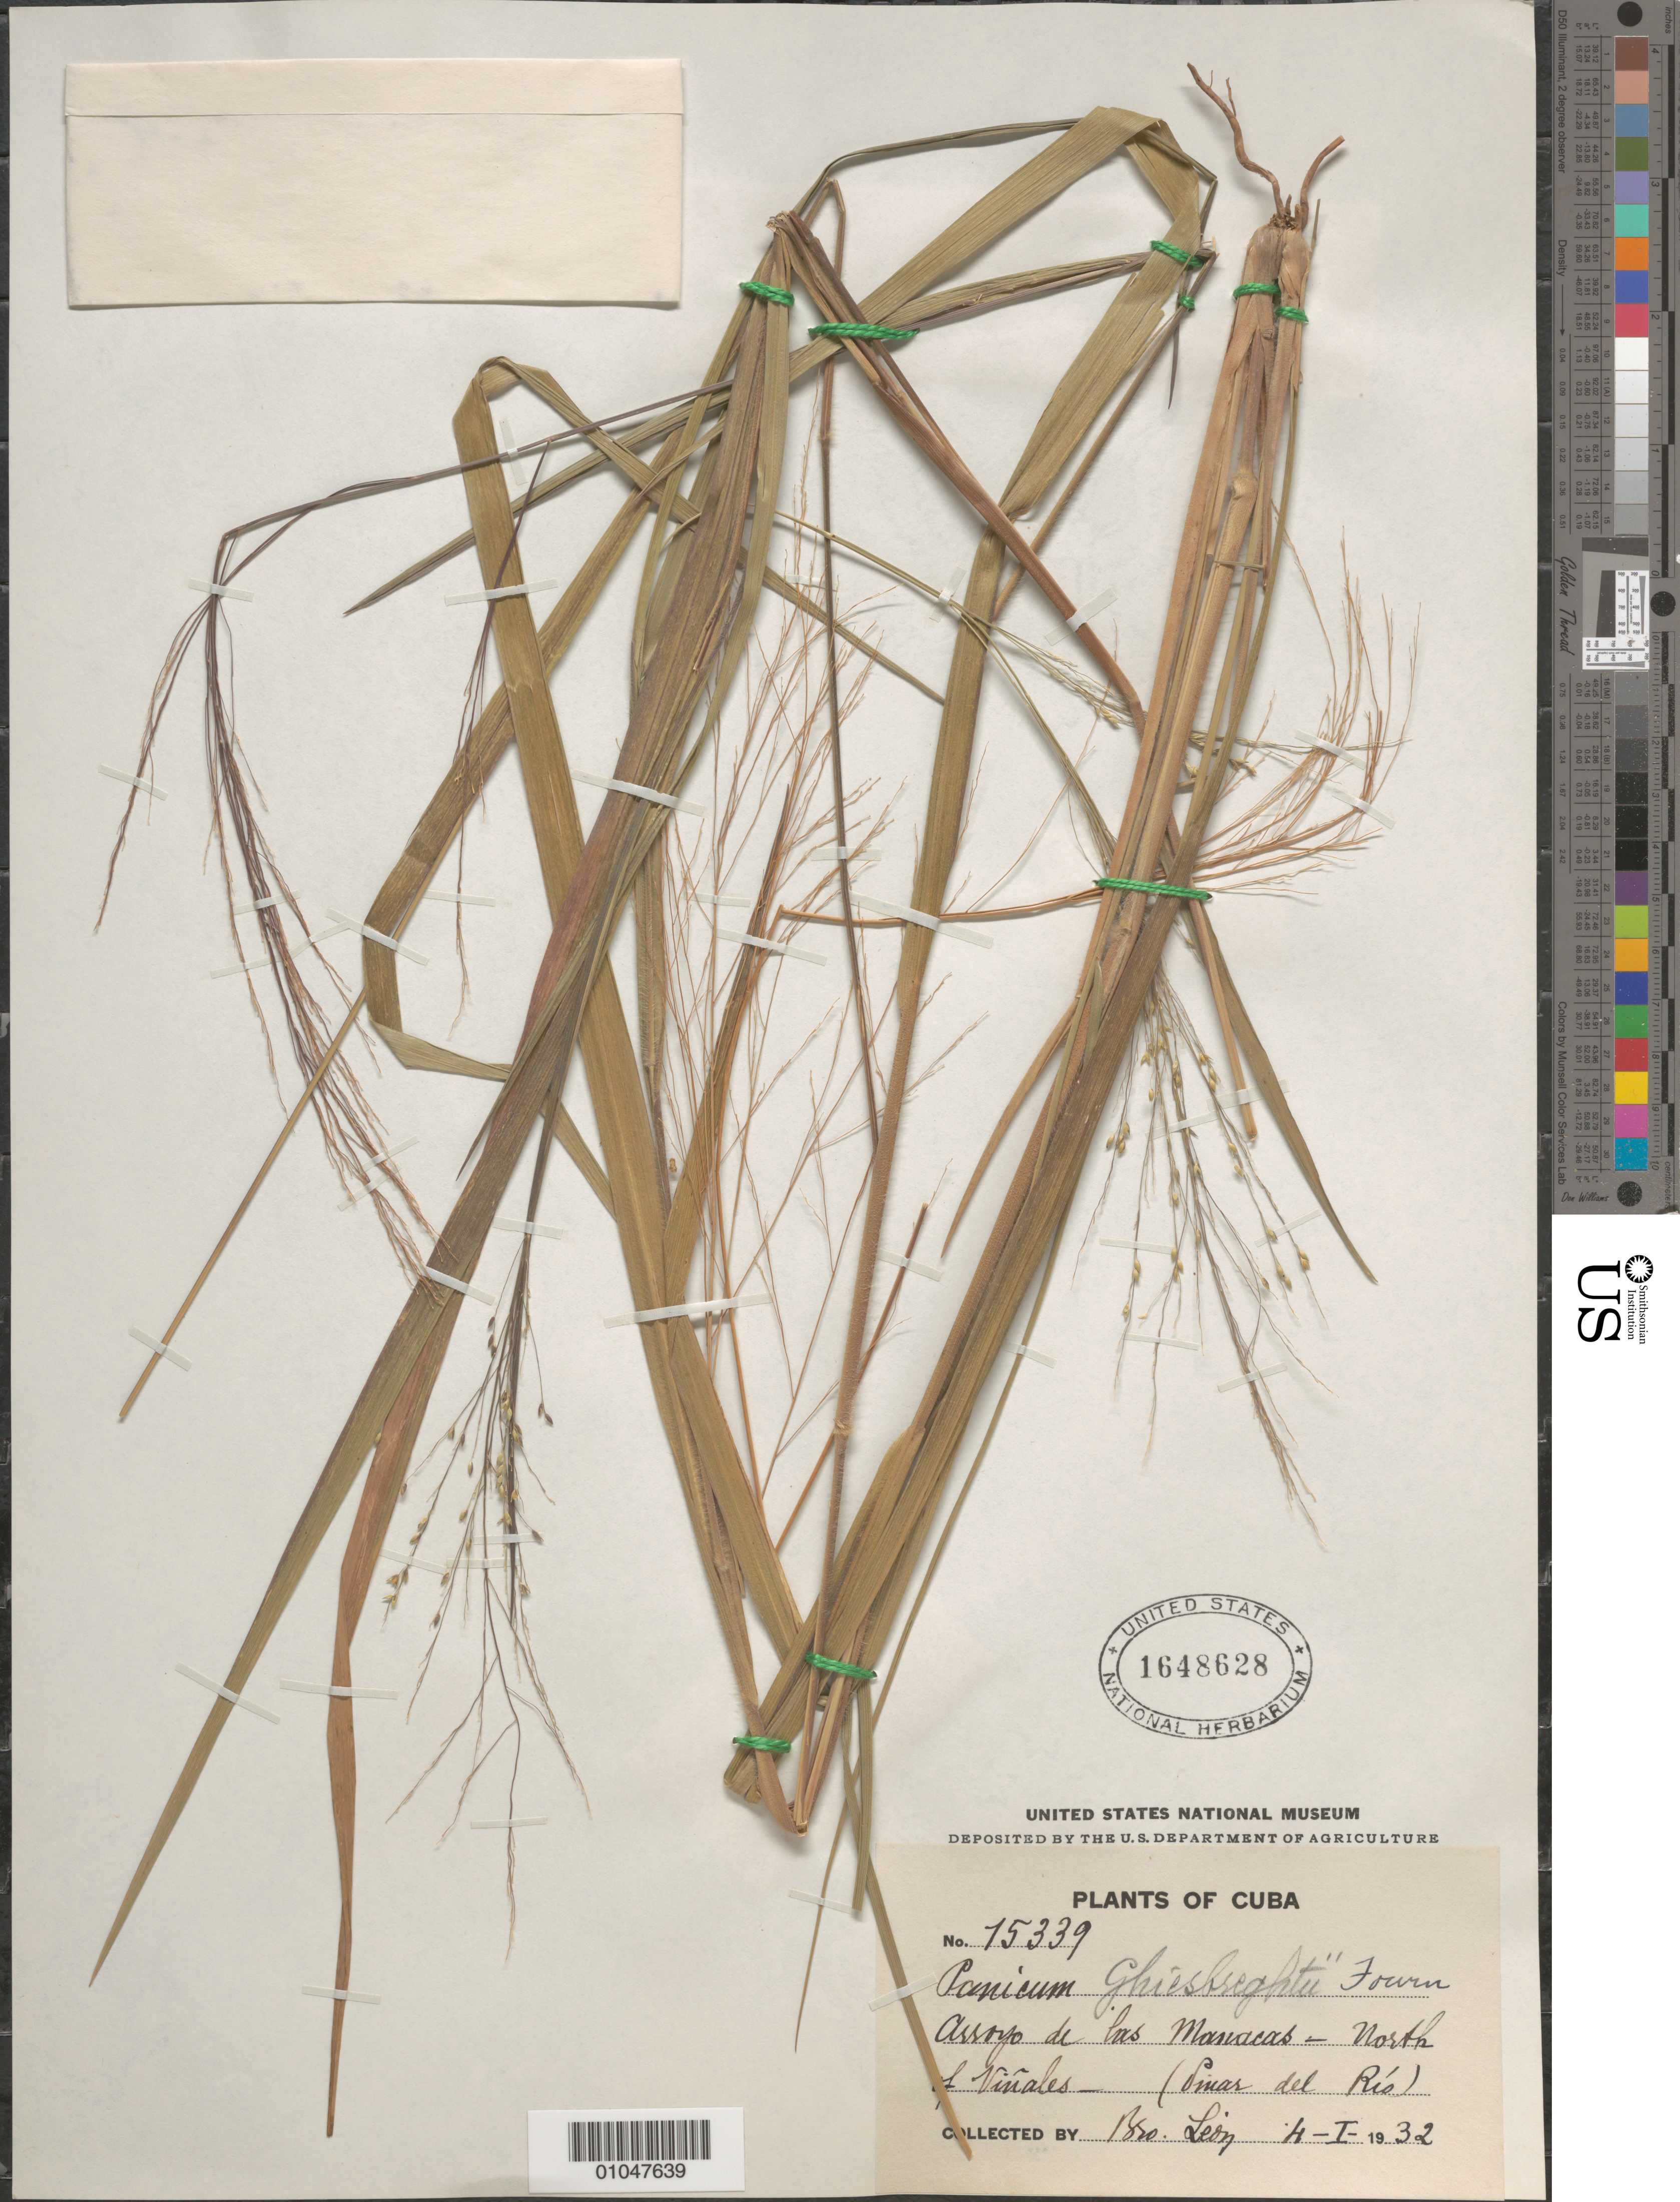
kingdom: Plantae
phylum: Tracheophyta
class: Liliopsida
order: Poales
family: Poaceae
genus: Panicum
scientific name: Panicum ghiesbreghtii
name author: E. Fourn.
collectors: Bro. León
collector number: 15339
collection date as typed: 04 Jan 1932 or 01 Apr 1932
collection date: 1932-01-04 or 1932-04-01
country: Cuba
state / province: Pinar del Rio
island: Cuba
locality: Arroyo de las Manacas - N of Vinales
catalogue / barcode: US 1648628